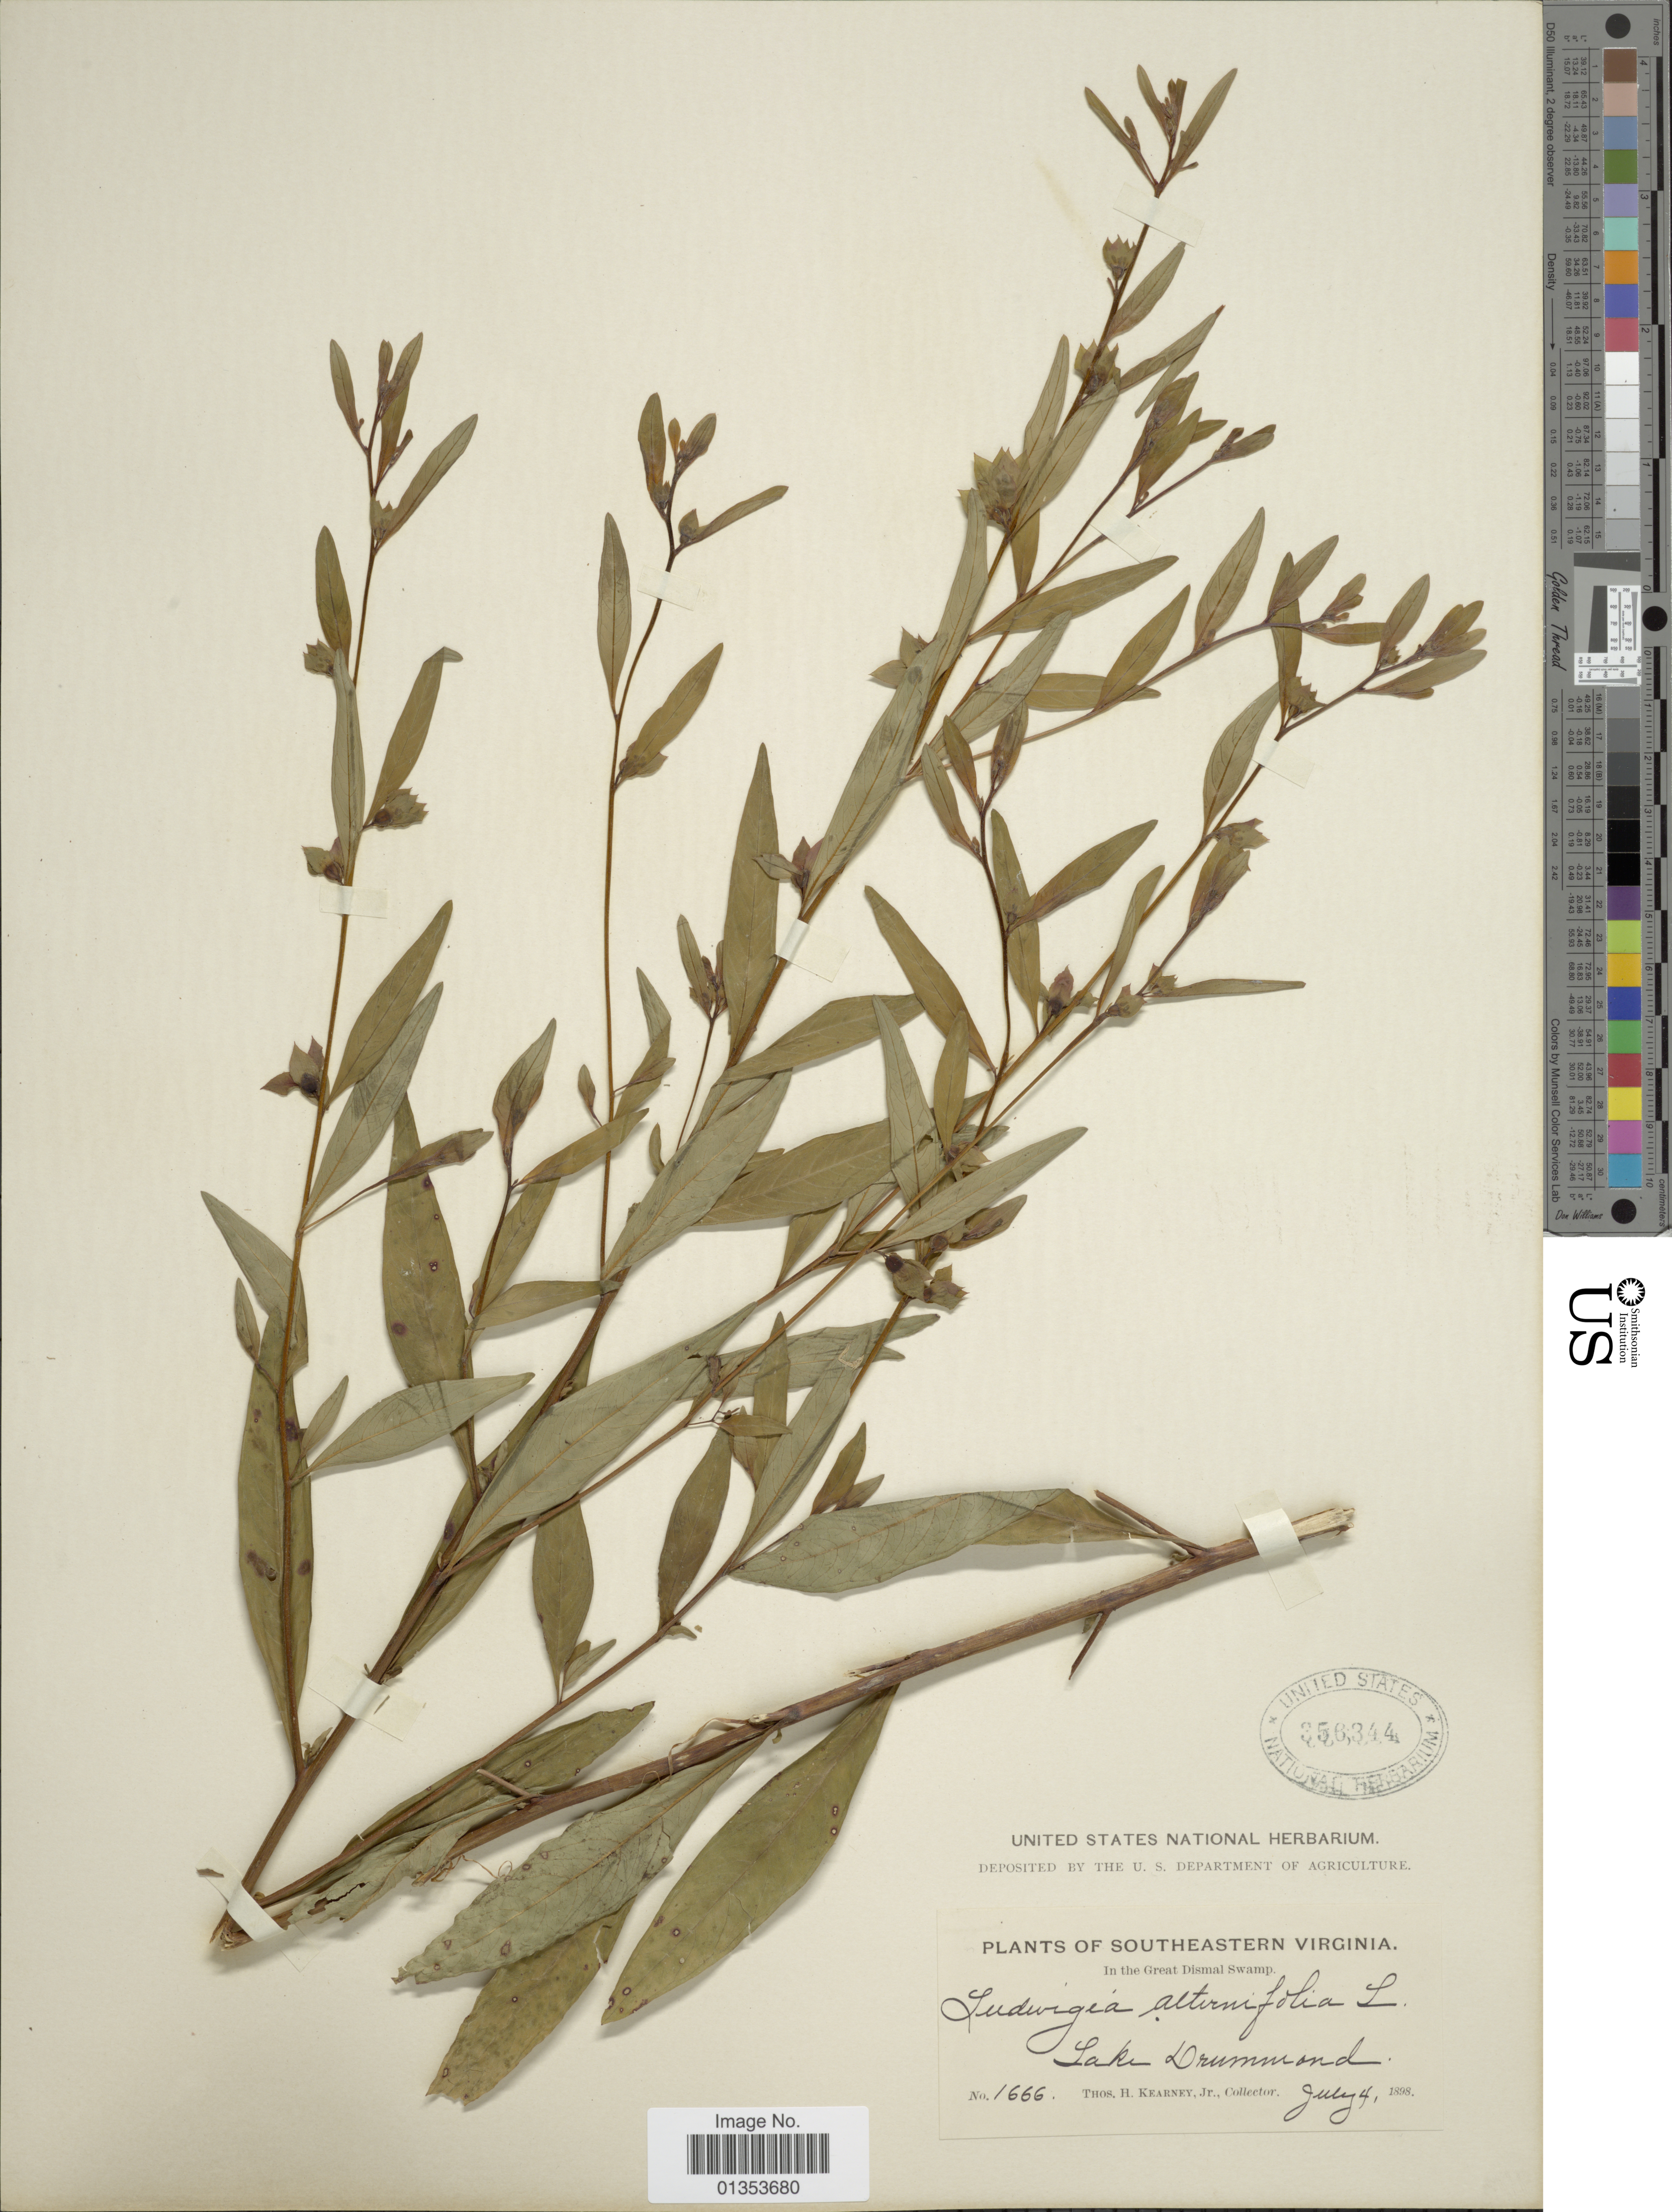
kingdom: Plantae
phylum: Tracheophyta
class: Magnoliopsida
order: Myrtales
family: Onagraceae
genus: Ludwigia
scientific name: Ludwigia alternifolia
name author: L.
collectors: T. H. Kearney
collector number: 1666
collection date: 1898-07-04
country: United States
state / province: Virginia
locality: Southeastern Virginia, In the Great Dismal Swamp., Lake Drummond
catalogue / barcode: US 356344